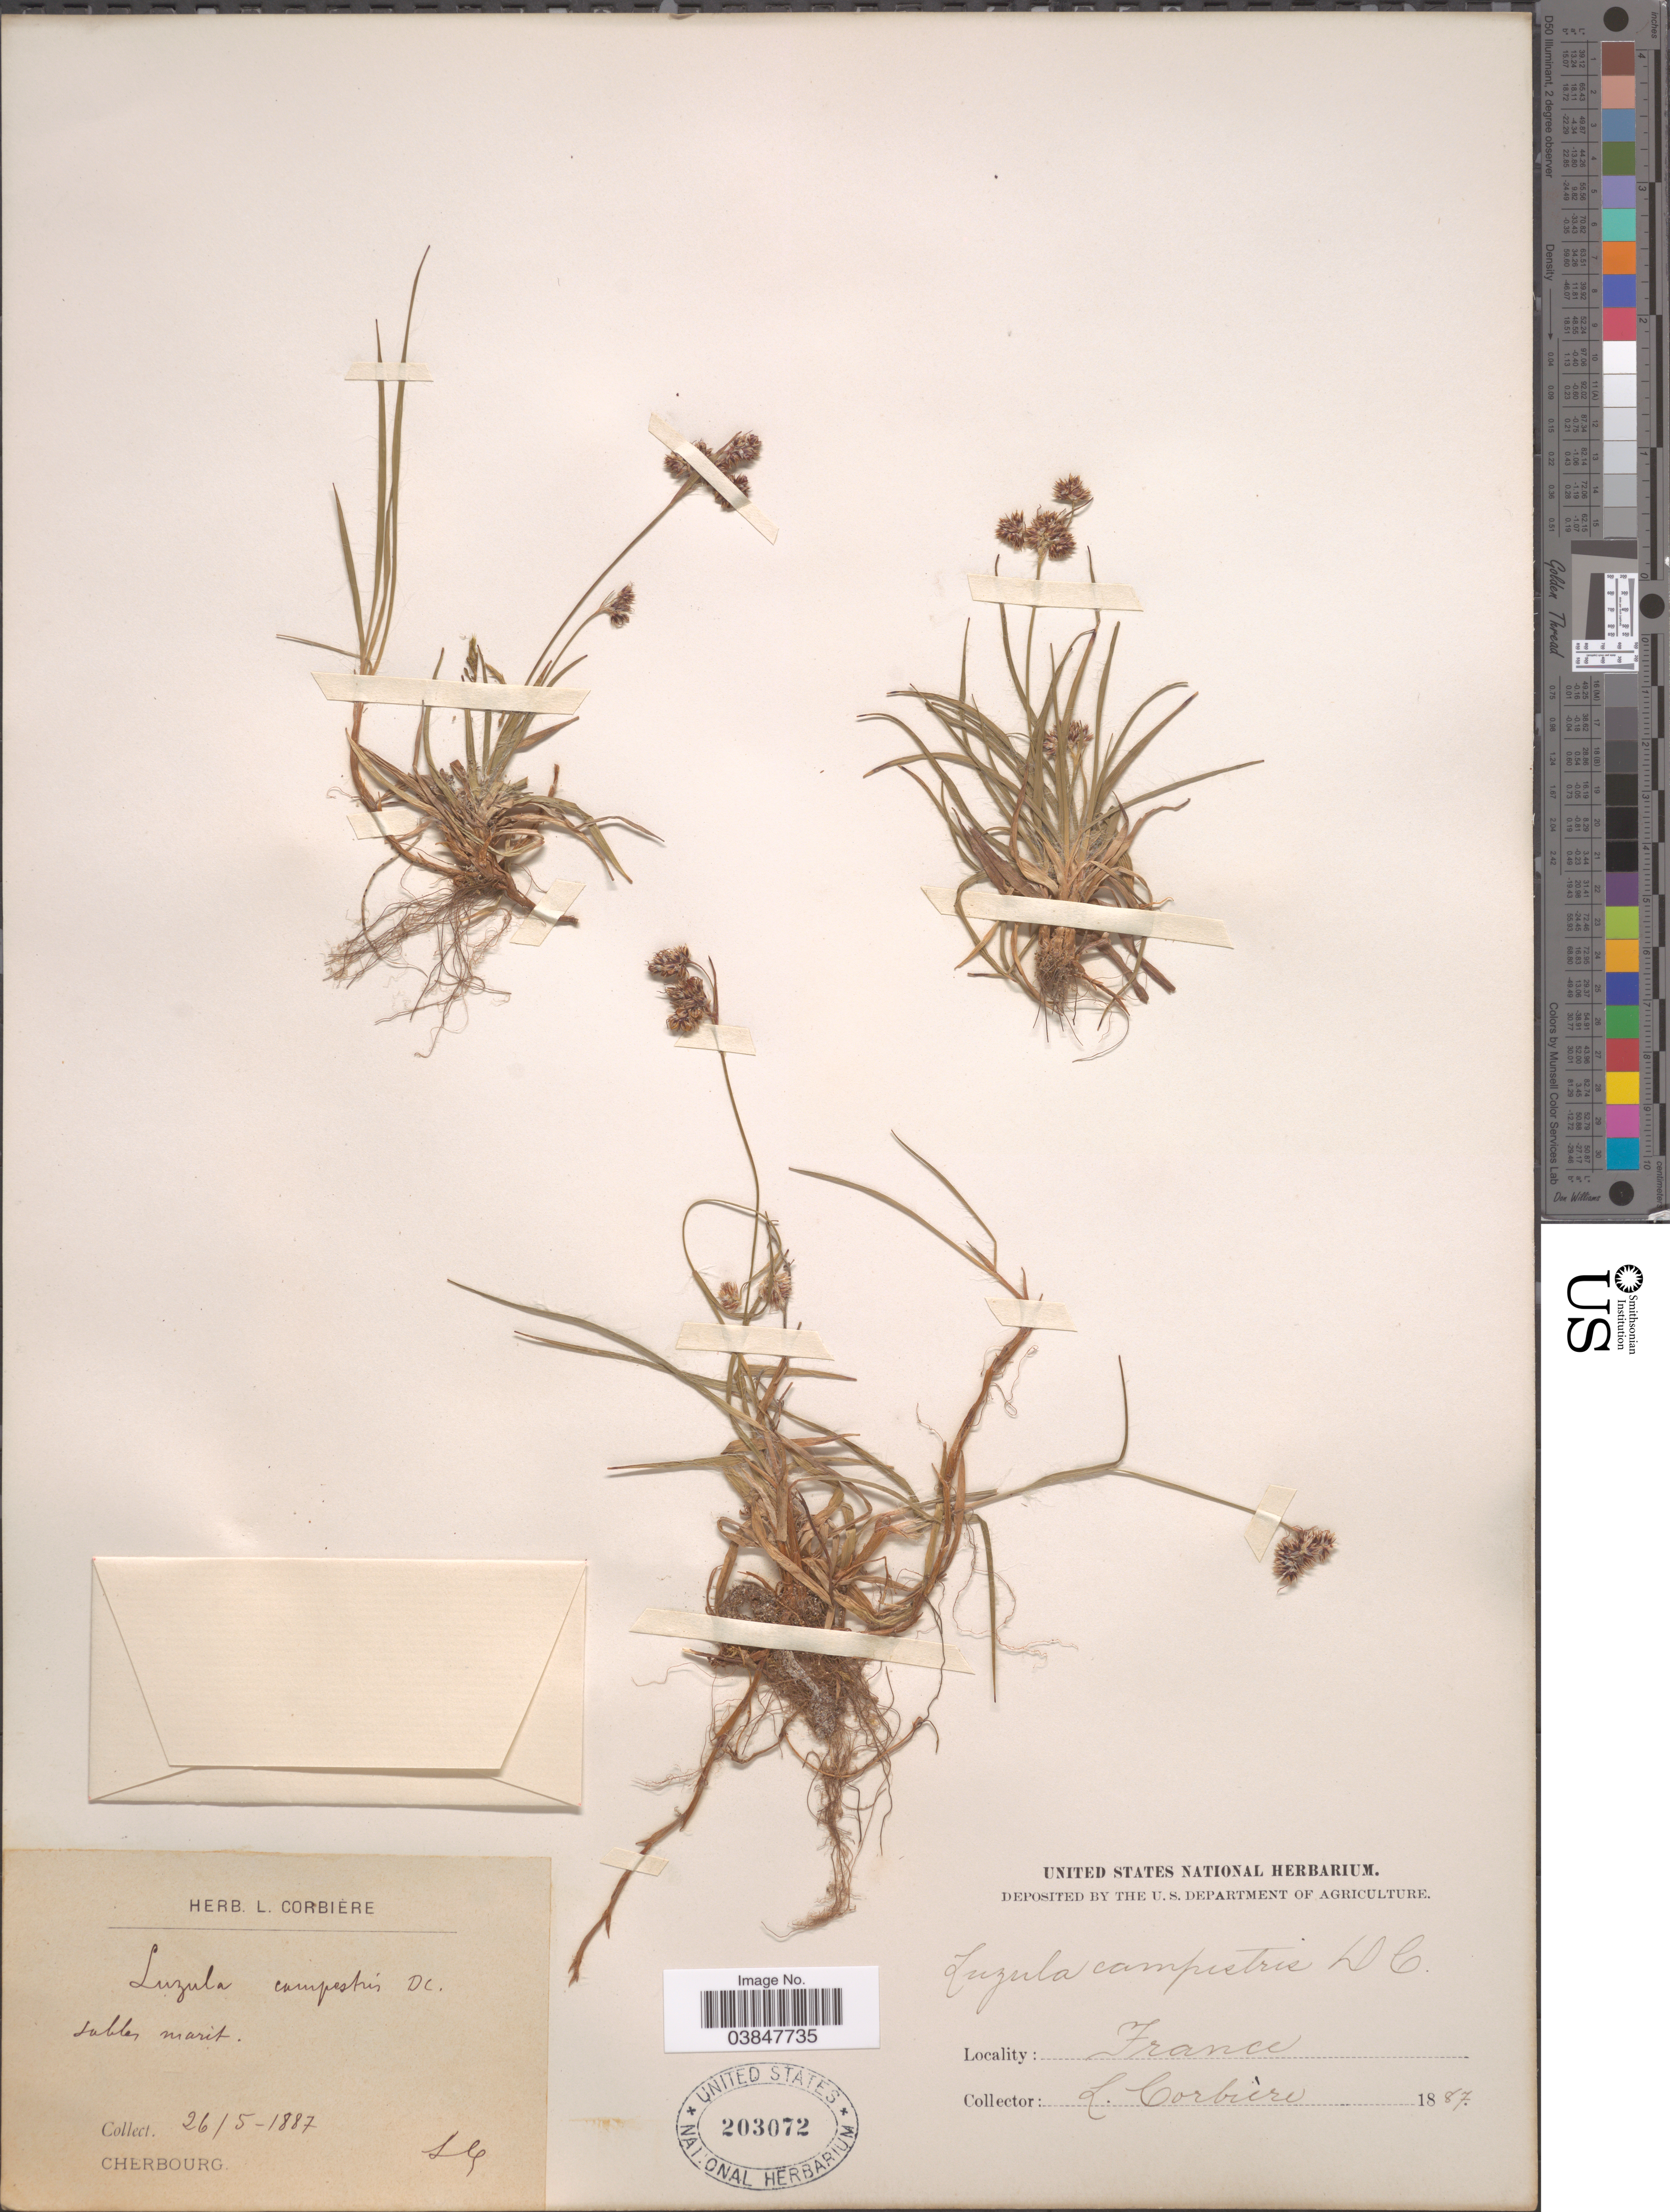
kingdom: Plantae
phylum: Tracheophyta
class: Liliopsida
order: Poales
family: Juncaceae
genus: Luzula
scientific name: Luzula campestris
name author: (L.) DC.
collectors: L. Corbière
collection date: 1887-05-26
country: France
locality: Cherbourg.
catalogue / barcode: US 203072